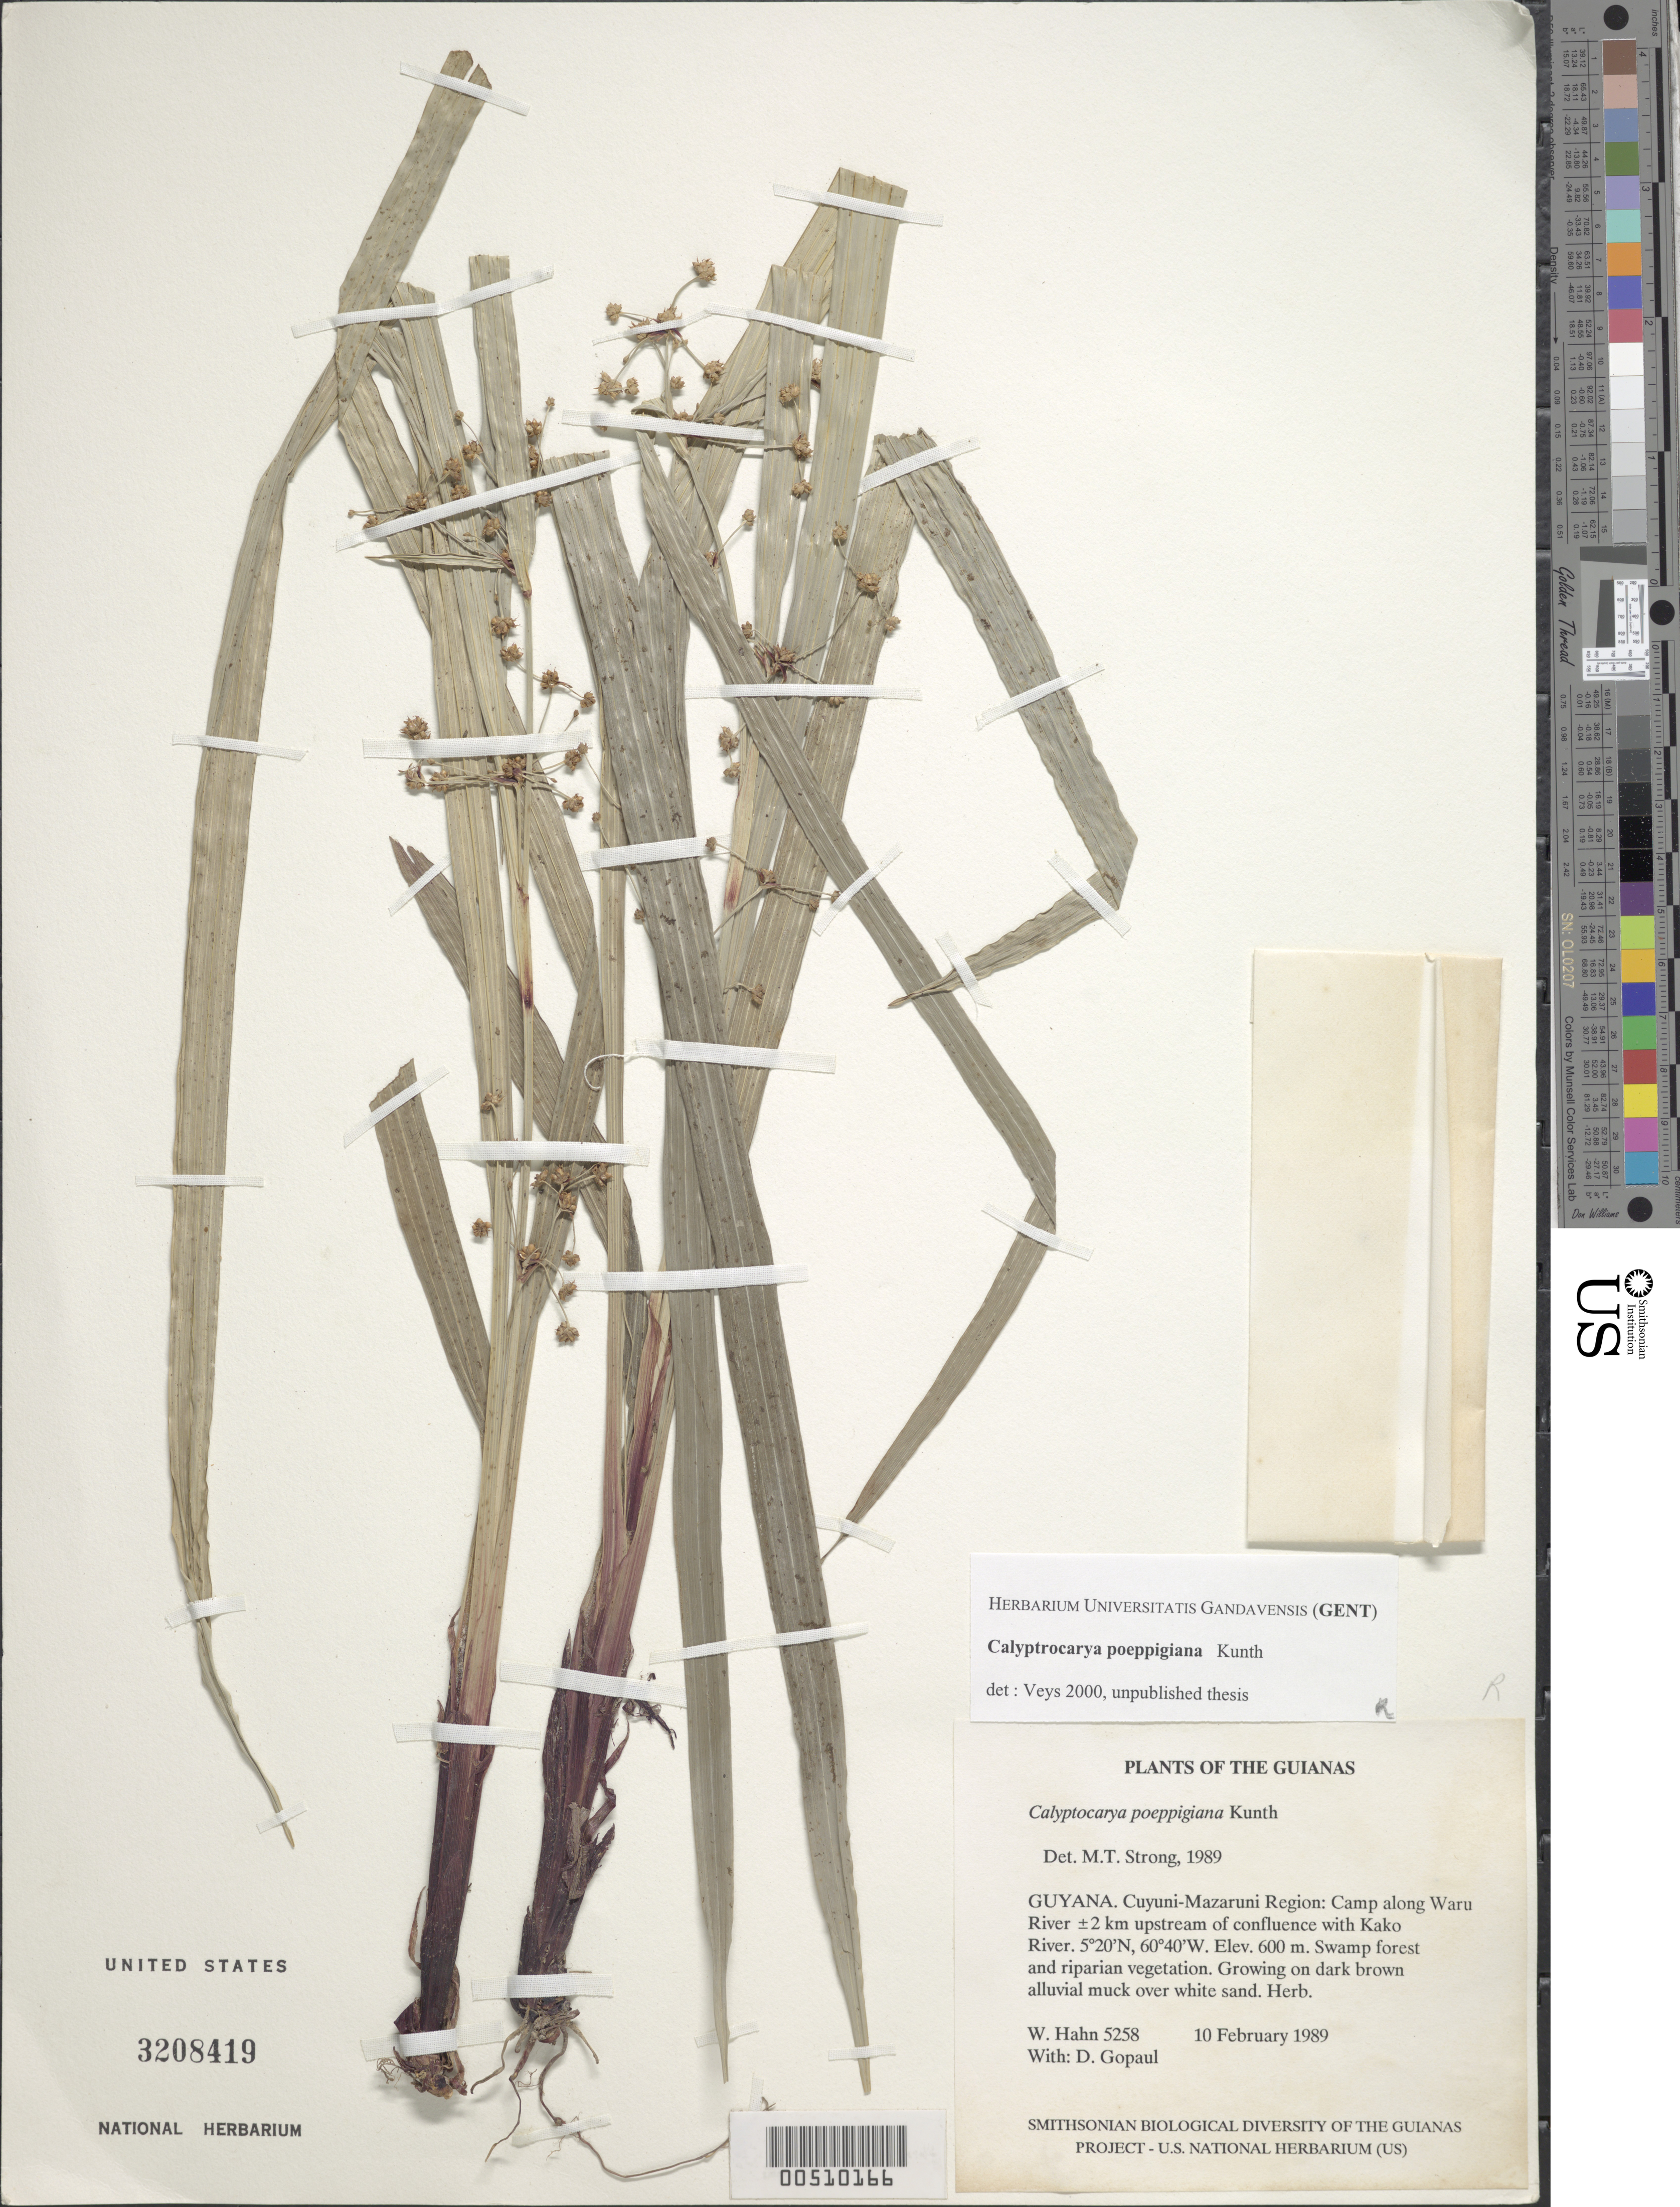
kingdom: Plantae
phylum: Tracheophyta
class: Liliopsida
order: Poales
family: Cyperaceae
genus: Calyptrocarya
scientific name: Calyptrocarya poeppigiana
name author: Kunth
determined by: Strong, M. T., (US), Smithsonian Institution - National Museum of Natural History (UNITED STATES)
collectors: W. Hahn & D. Gopaul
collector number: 5258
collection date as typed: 10 Feb 1989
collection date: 1989-02-10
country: Guyana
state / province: Cuyuni-Mazaruni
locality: Camp along Waru River +/- 2 km upstream of confluence with Kako River.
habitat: Swamp forest and riparian vegetation; growing on dark brown alluvial muck over white sand.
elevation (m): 600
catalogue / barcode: US 3208419